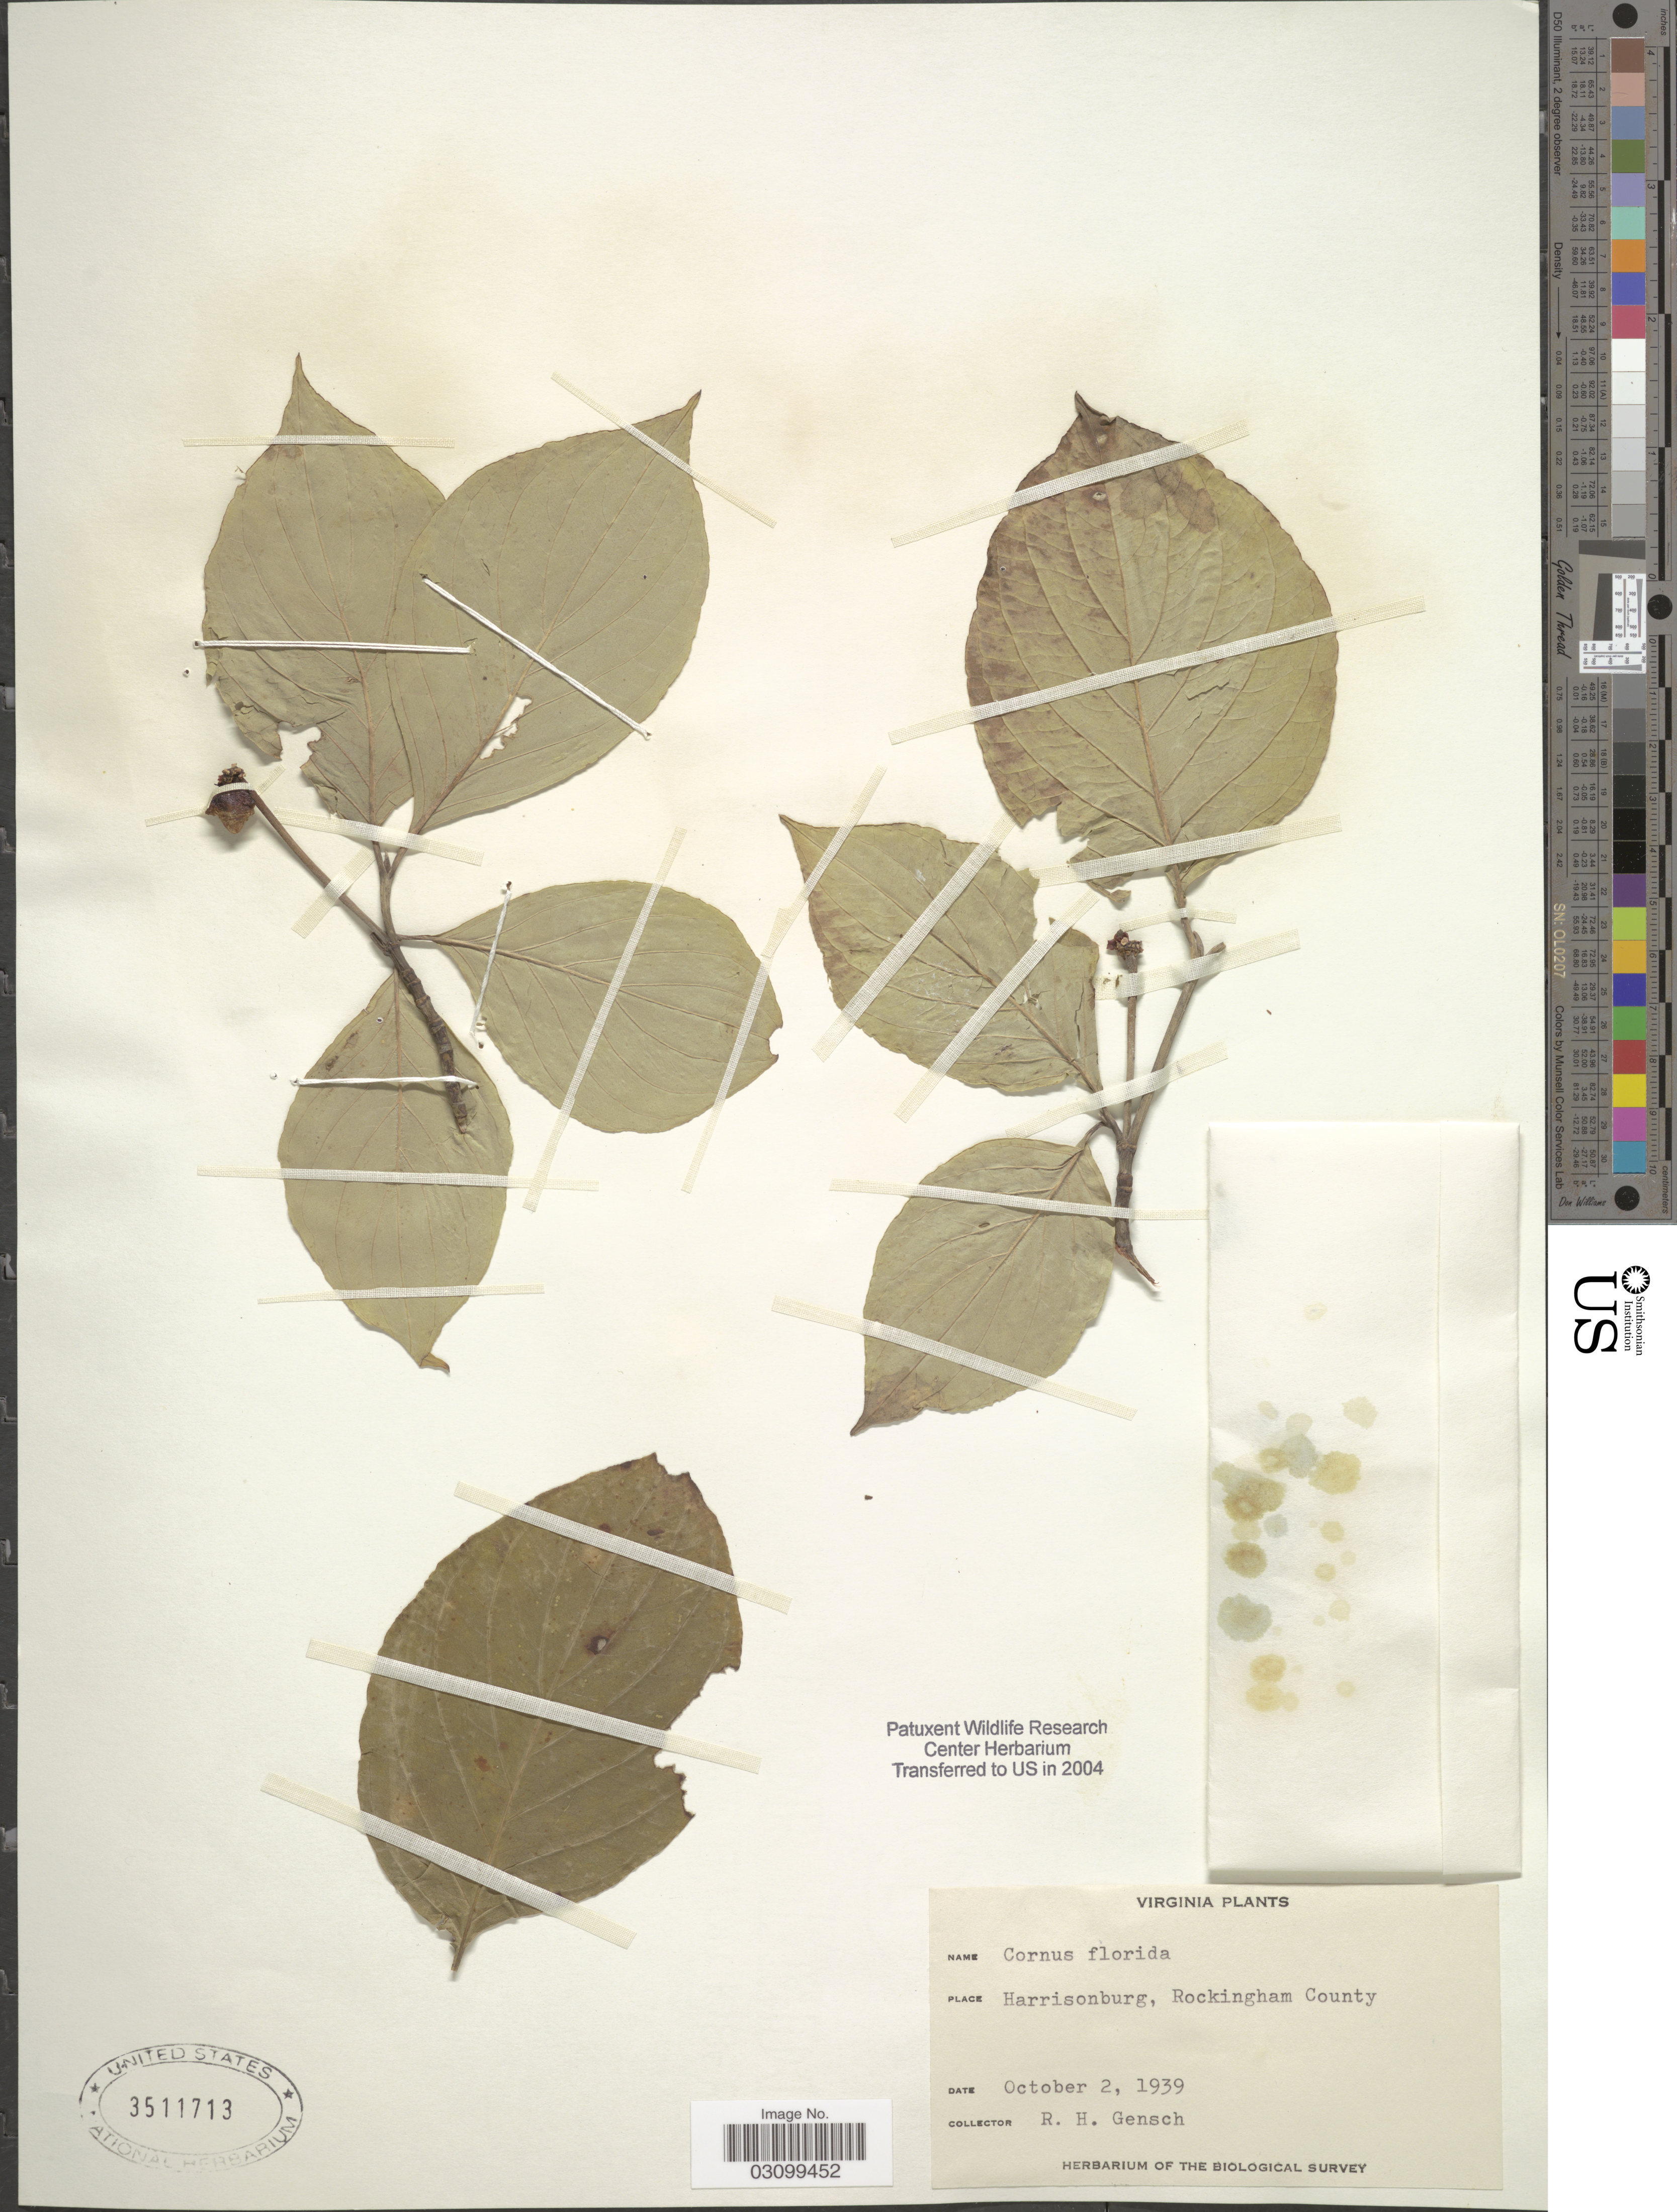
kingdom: Plantae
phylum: Tracheophyta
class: Magnoliopsida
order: Cornales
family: Cornaceae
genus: Cornus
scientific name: Cornus florida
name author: L.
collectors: R. Gensch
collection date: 1939-10-02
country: United States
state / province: Virginia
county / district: Rockingham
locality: Harrisonburg, Rockingham County.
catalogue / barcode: US 3511713